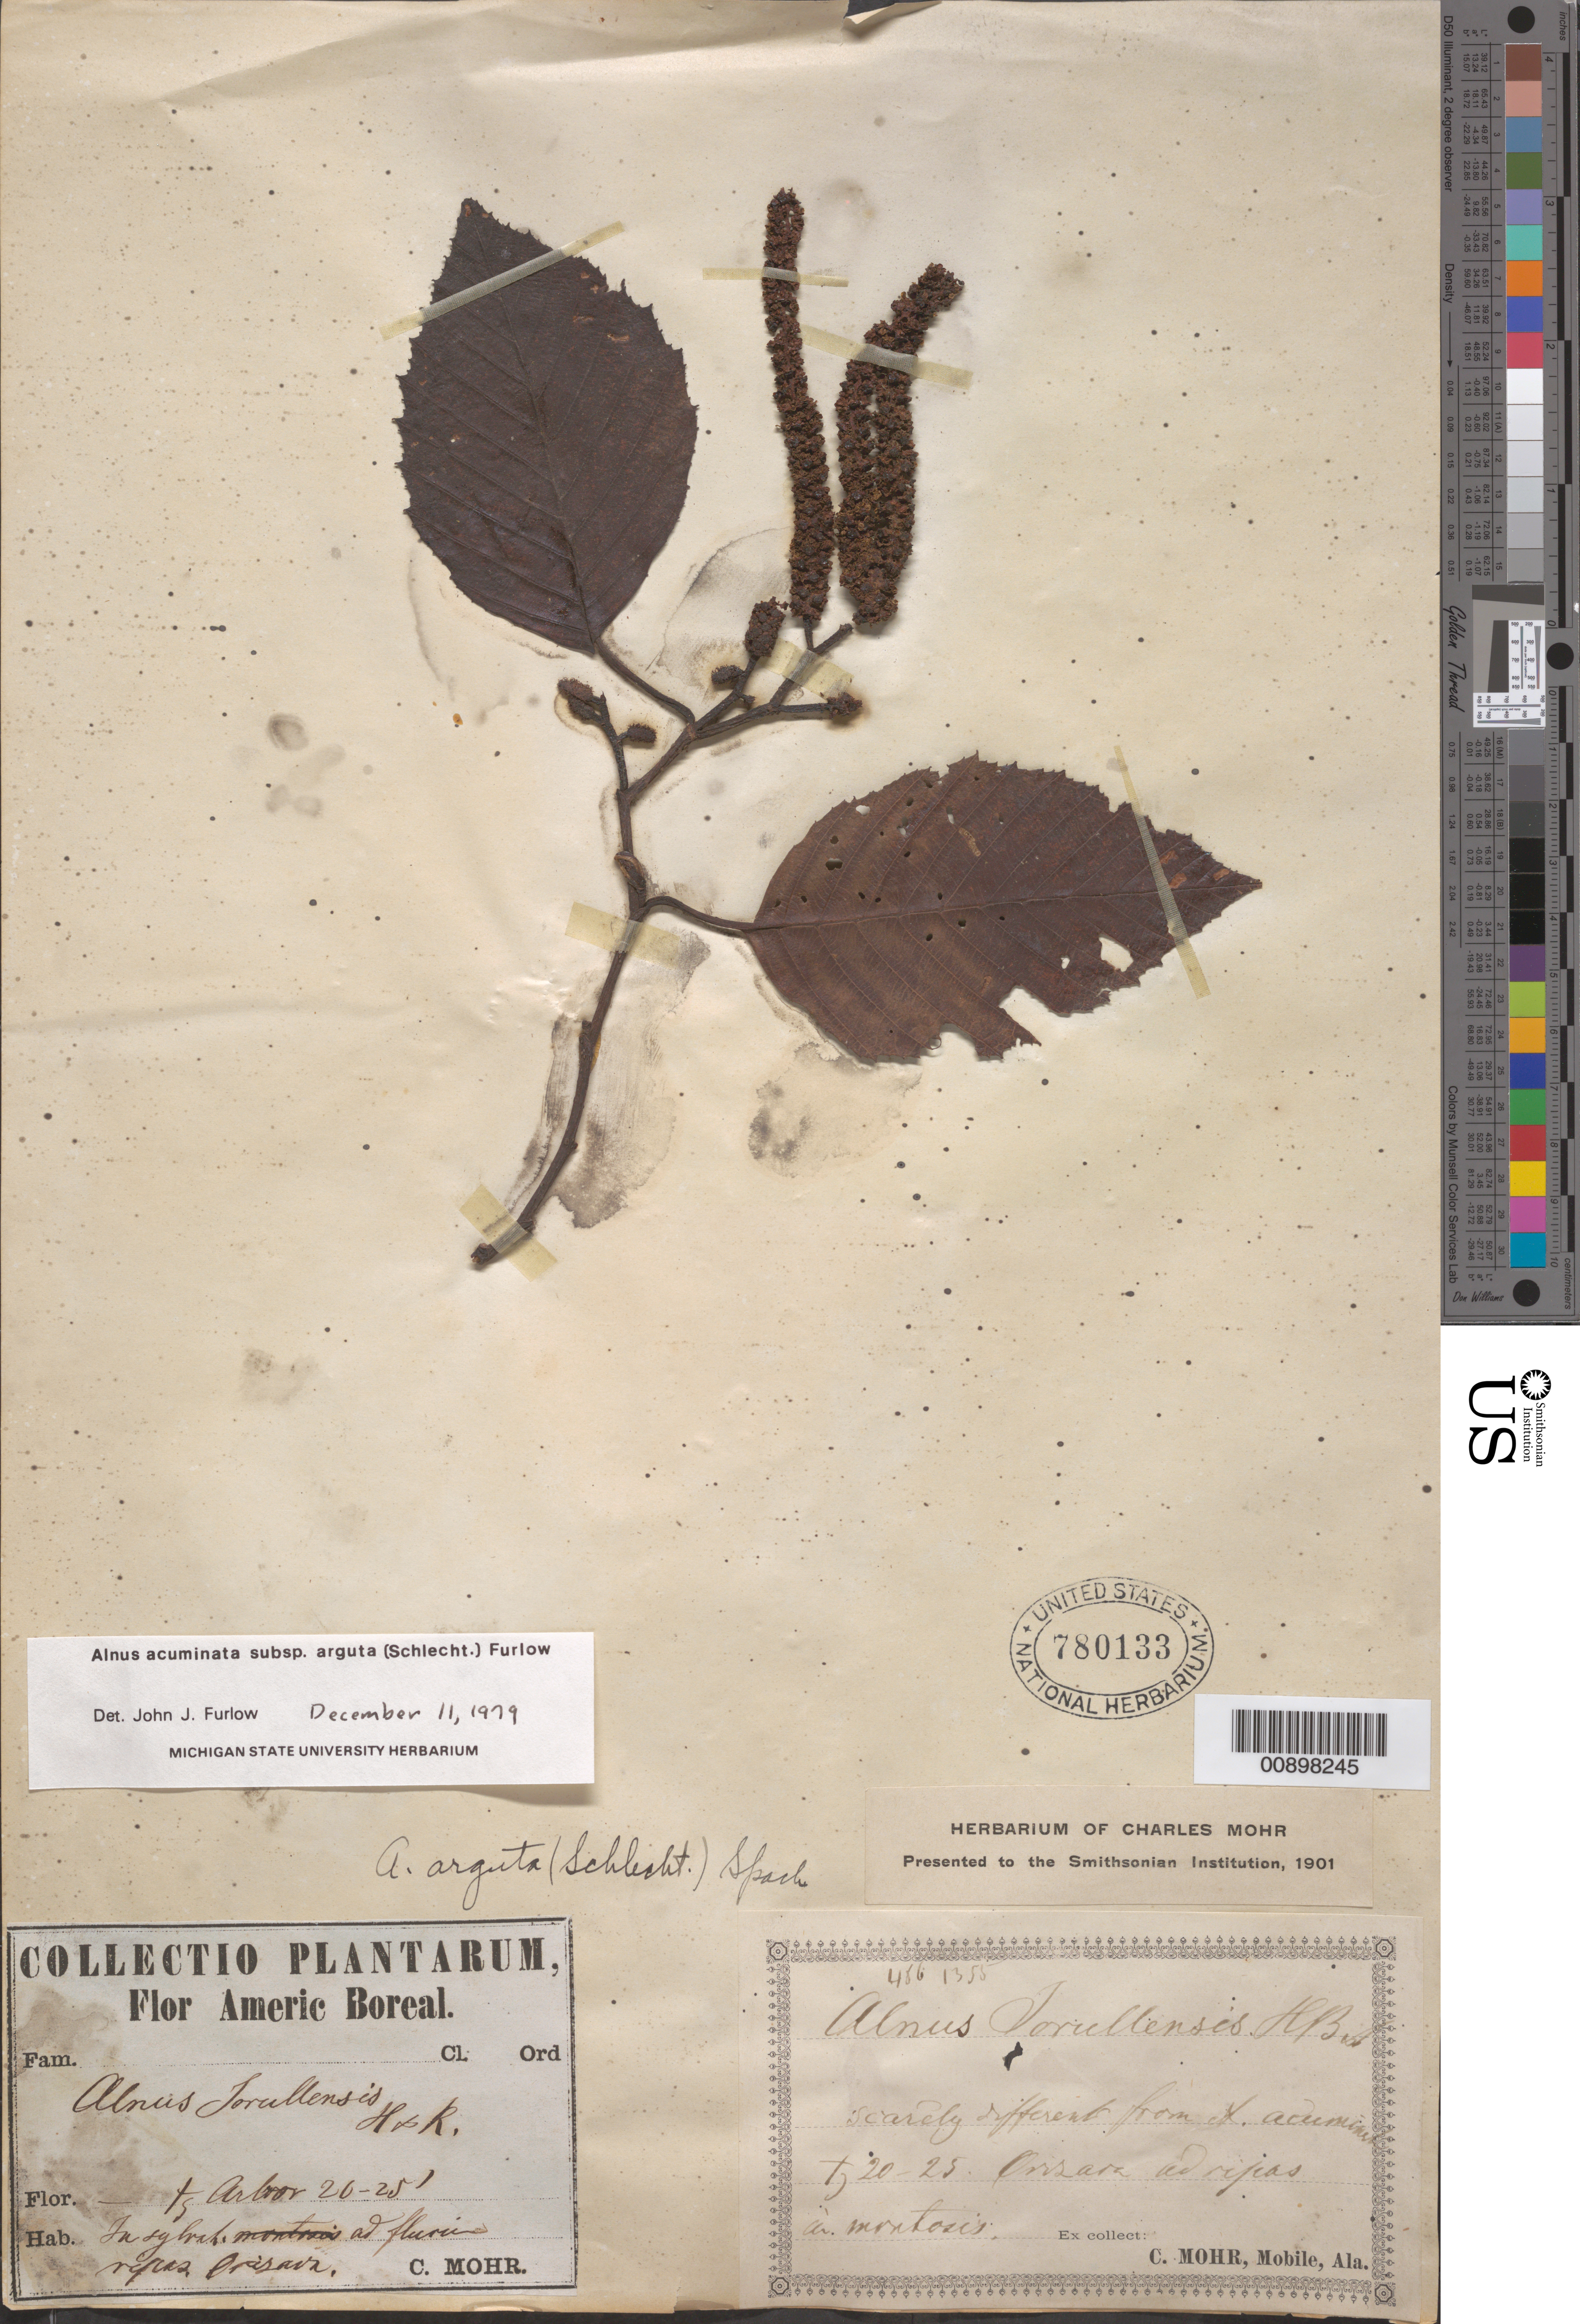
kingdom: Plantae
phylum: Tracheophyta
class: Magnoliopsida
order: Fagales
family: Betulaceae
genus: Alnus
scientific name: Alnus acuminata subsp. arguta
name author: (Schltdl.) Furlow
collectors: C. T. Mohr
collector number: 486 1355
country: Mexico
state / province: Veracruz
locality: Orizava [sic] (correct spelling Orizaba).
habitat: In sylva ad fluvien repas (illegible).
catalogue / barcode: US 780133